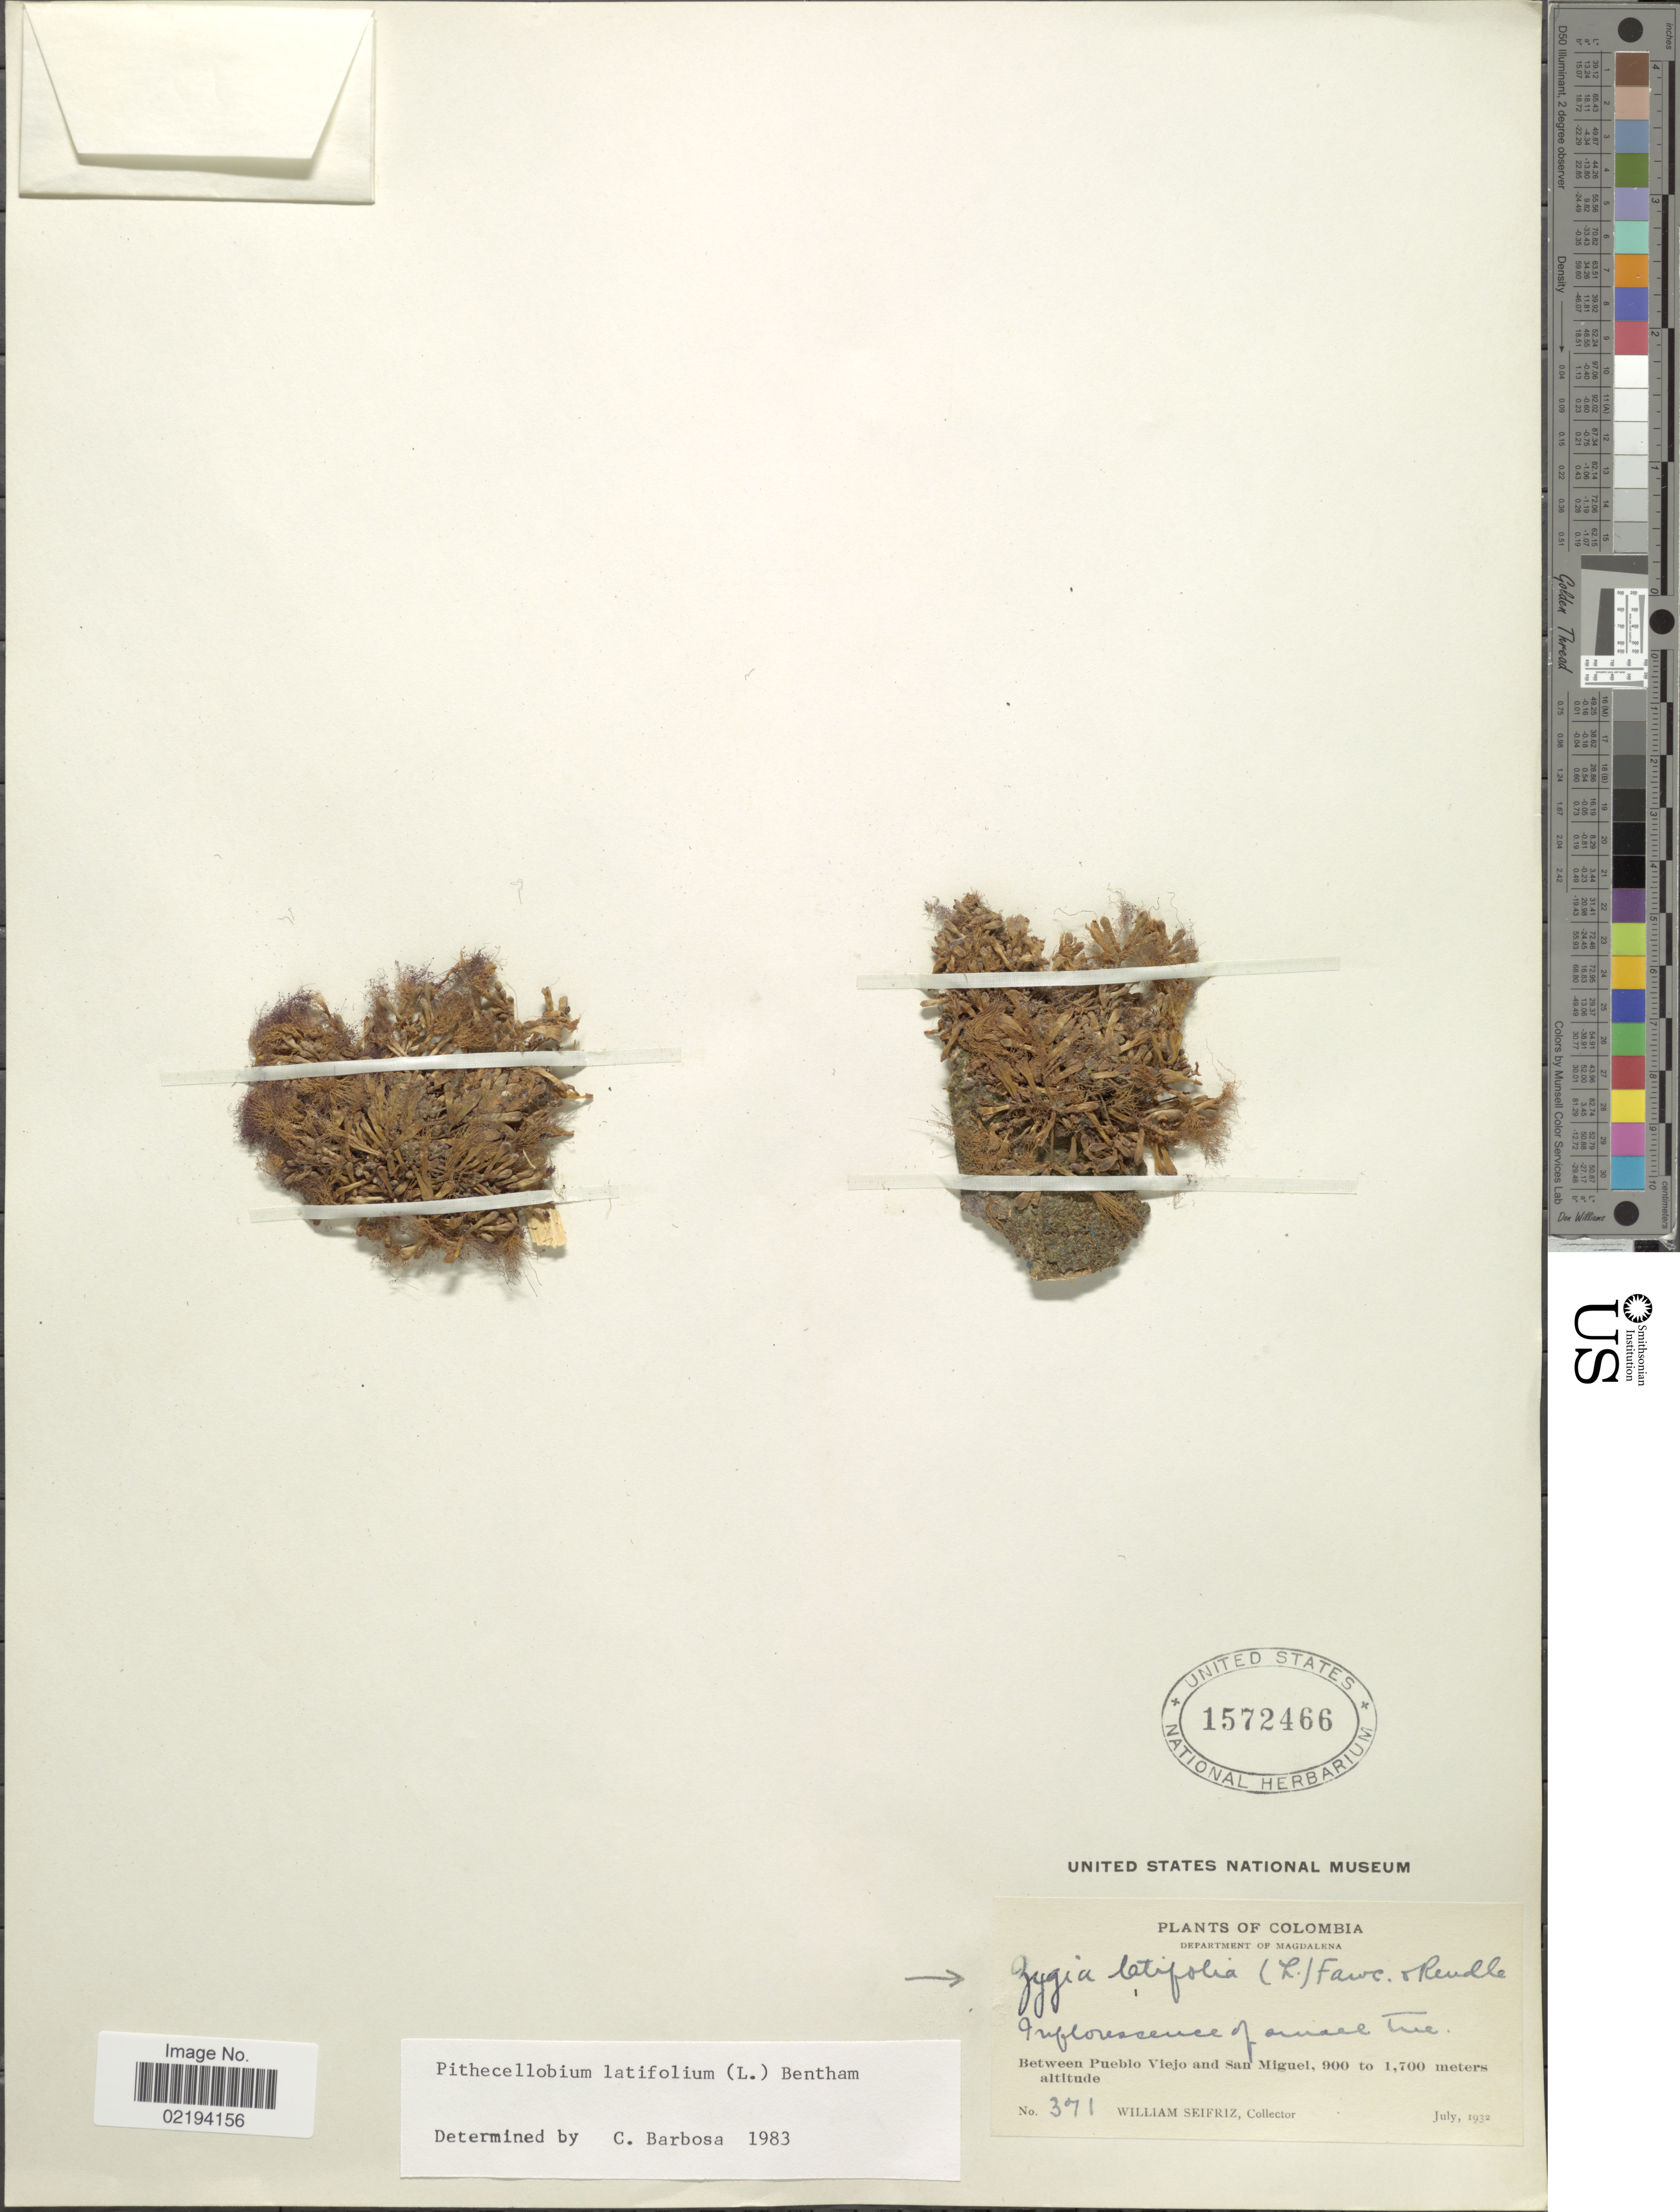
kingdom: Plantae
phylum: Tracheophyta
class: Magnoliopsida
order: Fabales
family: Fabaceae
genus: Zygia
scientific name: Zygia latifolia var. latifolia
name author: (L.) Fawc. & Rendle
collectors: W. Seifriz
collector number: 371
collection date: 1932-07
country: Colombia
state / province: Magdalena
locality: Departament of Magdalena, Between Pueblo Viejo and San Miguel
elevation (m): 900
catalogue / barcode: US 1572466